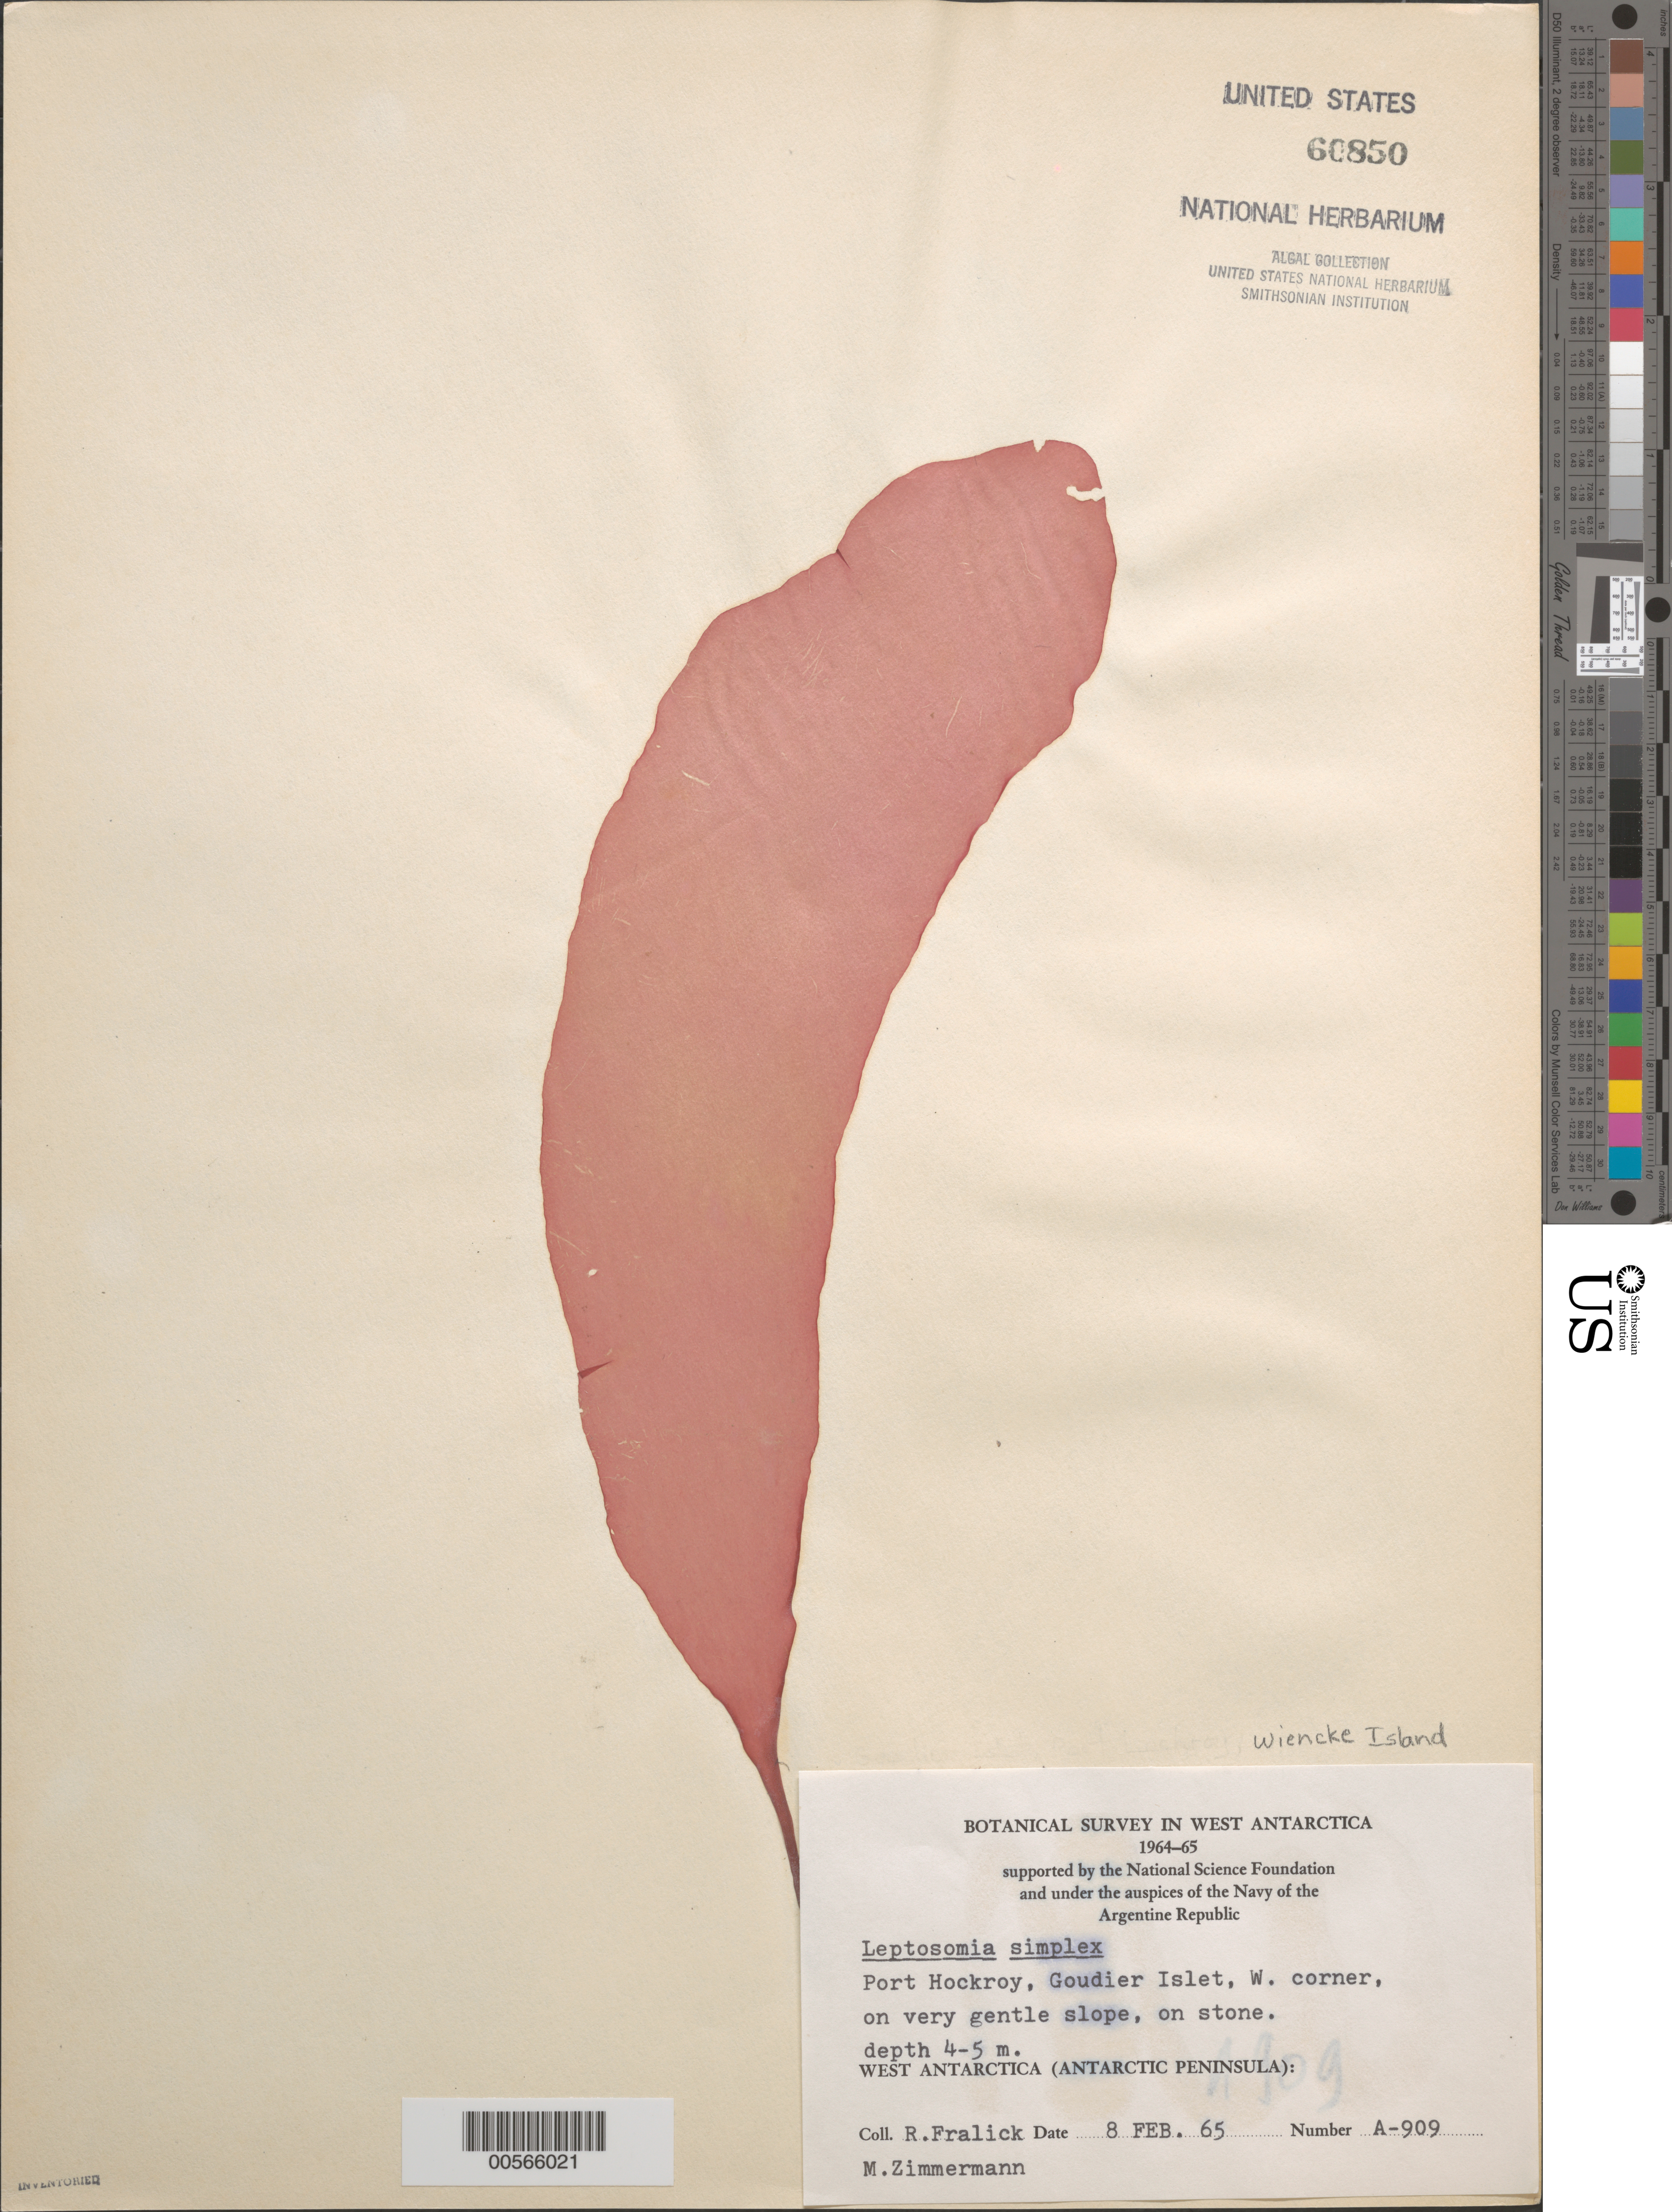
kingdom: Plantae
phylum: Rhodophyta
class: Florideophyceae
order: Palmariales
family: Palmariaceae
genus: Palmaria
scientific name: Palmaria decipiens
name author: (Reinsch) Ricker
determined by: Algae name updating Project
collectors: R. Fralick & M. Zimmermann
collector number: A-909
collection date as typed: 08 Feb 1965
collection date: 1965-02-08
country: Antarctica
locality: Goudier Islet, Port Lockroy, Wiencke Island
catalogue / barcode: US 60850